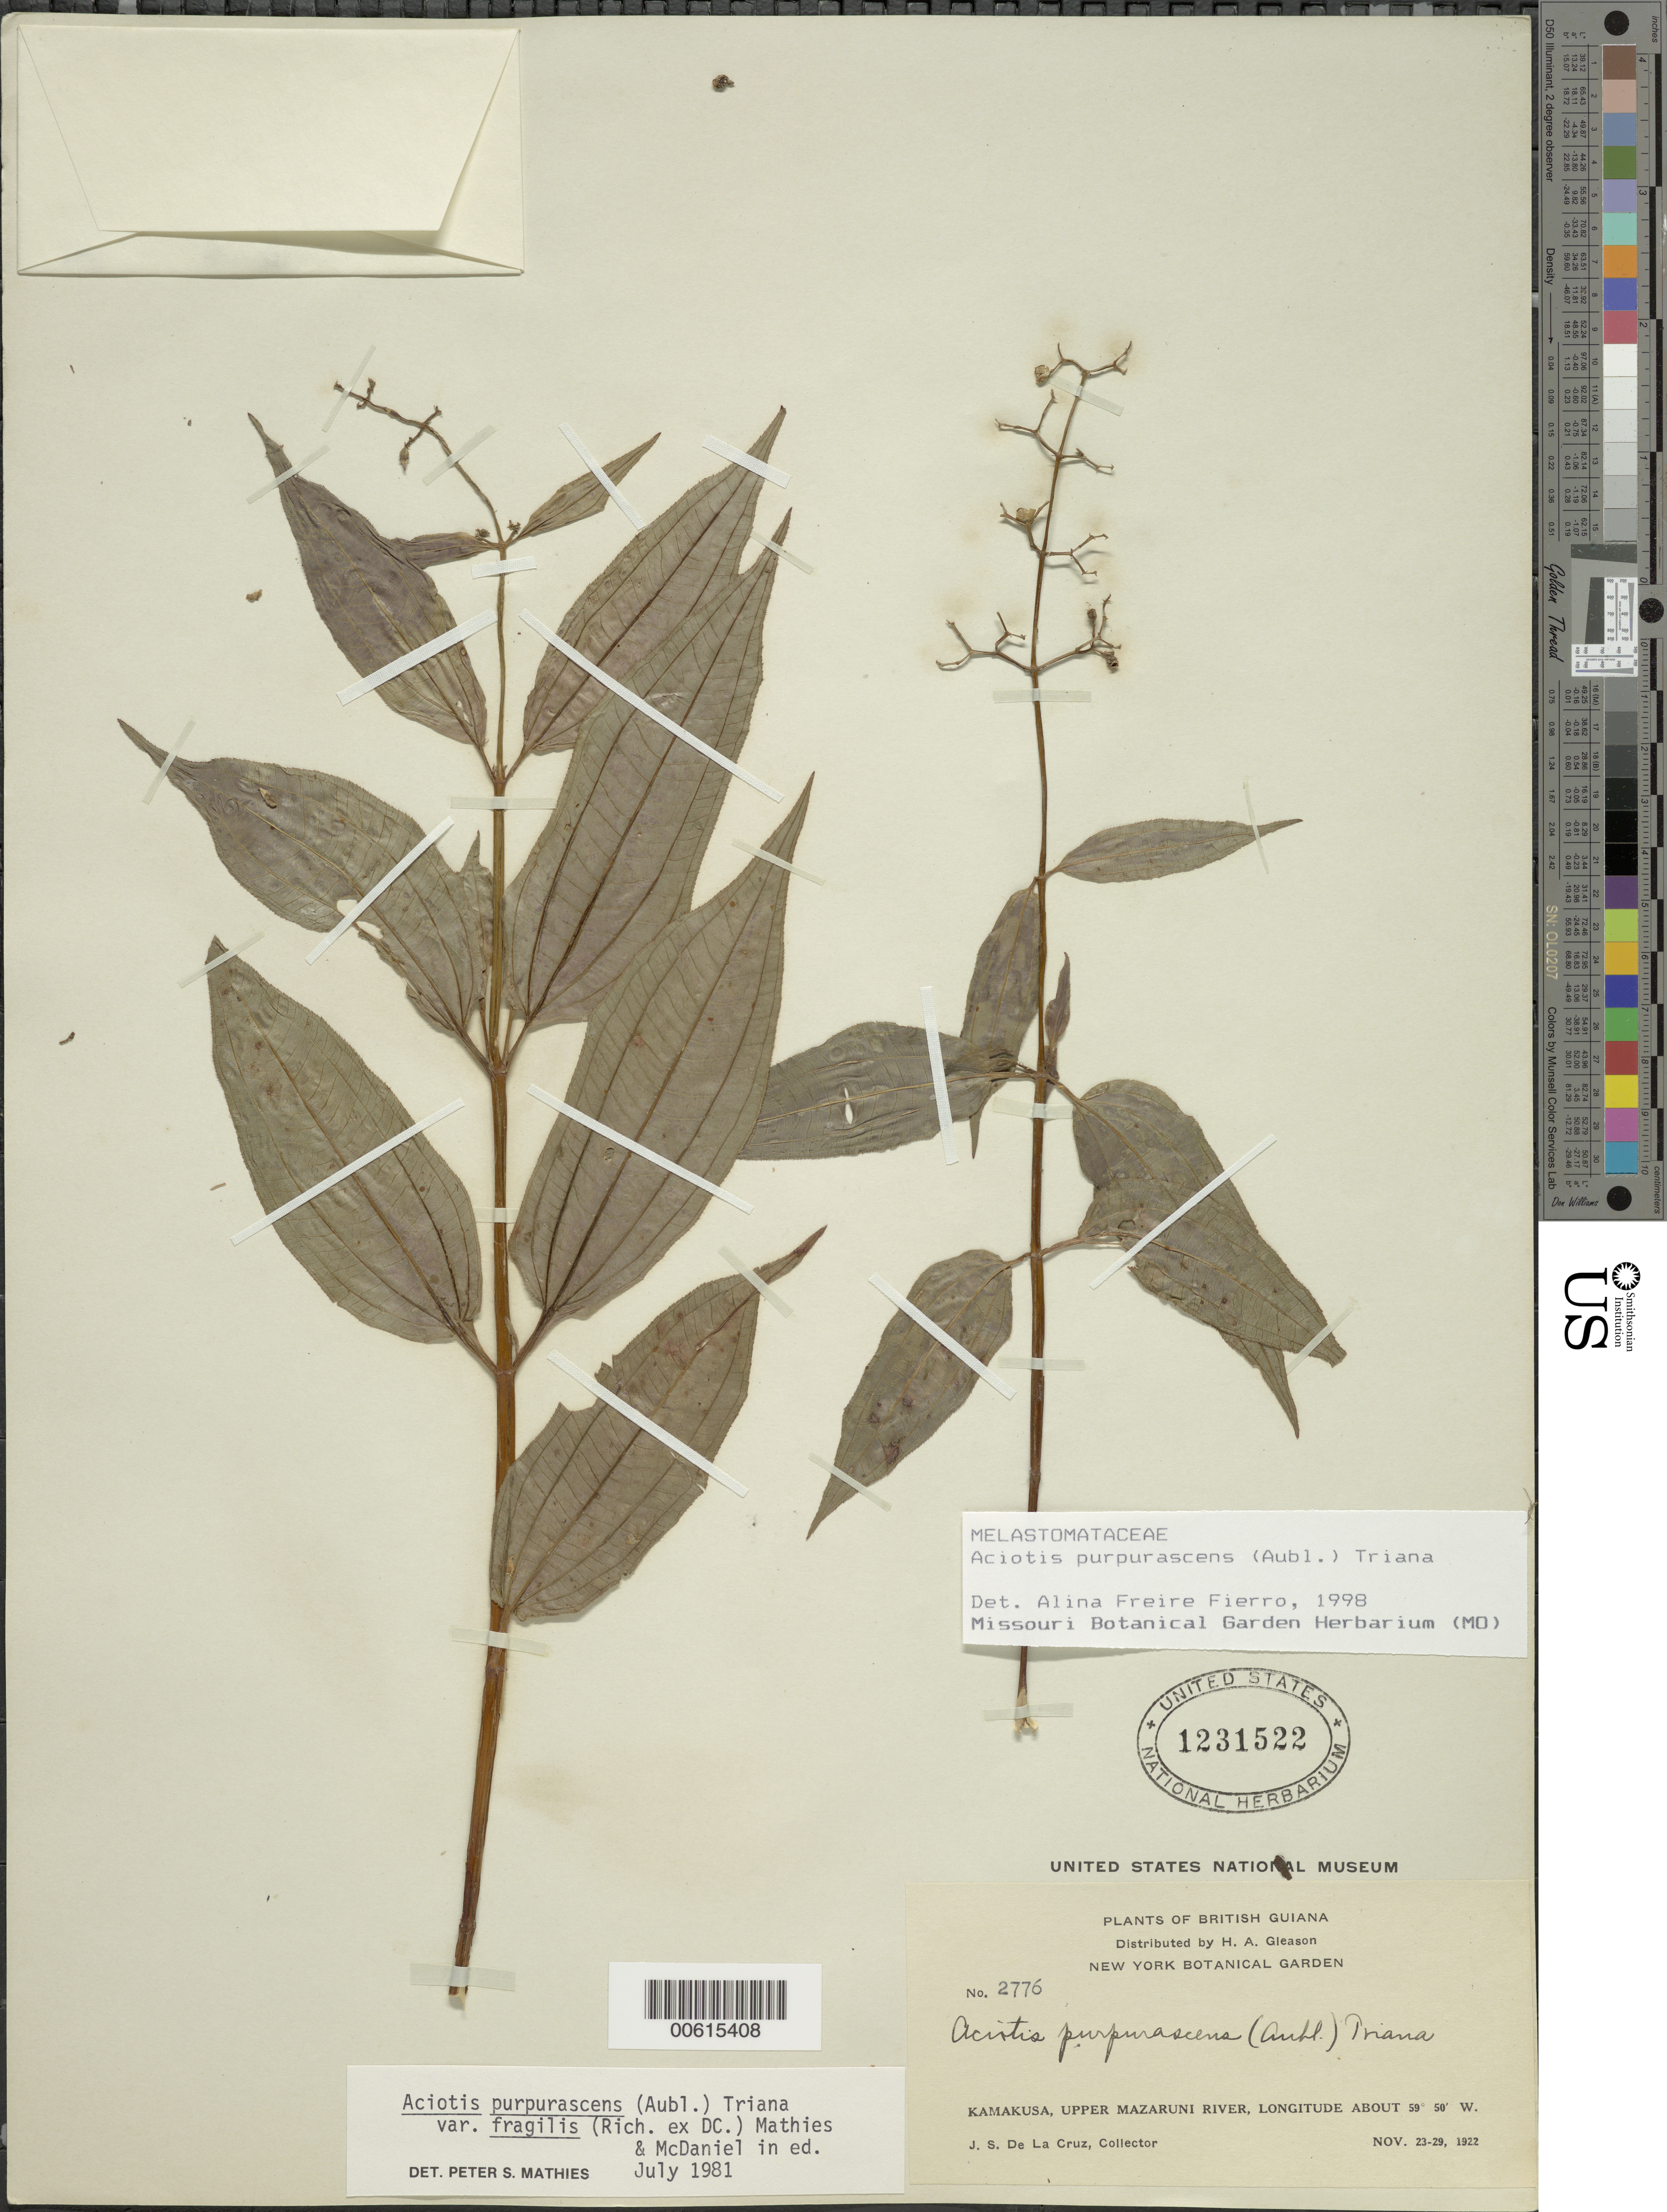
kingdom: Plantae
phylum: Tracheophyta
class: Magnoliopsida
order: Myrtales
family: Melastomataceae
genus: Aciotis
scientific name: Aciotis purpurascens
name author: (Aubl.) Triana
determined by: Freire-Fierro, A.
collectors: J. S. de la Cruz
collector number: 2776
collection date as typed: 23-Nov-22 to 29-Nov-22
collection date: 1922-11-23/1922-11-29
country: Guyana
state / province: Cuyuni-Mazaruni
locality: Kamakusa, Upper Mazaruni R.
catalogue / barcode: US 1231522